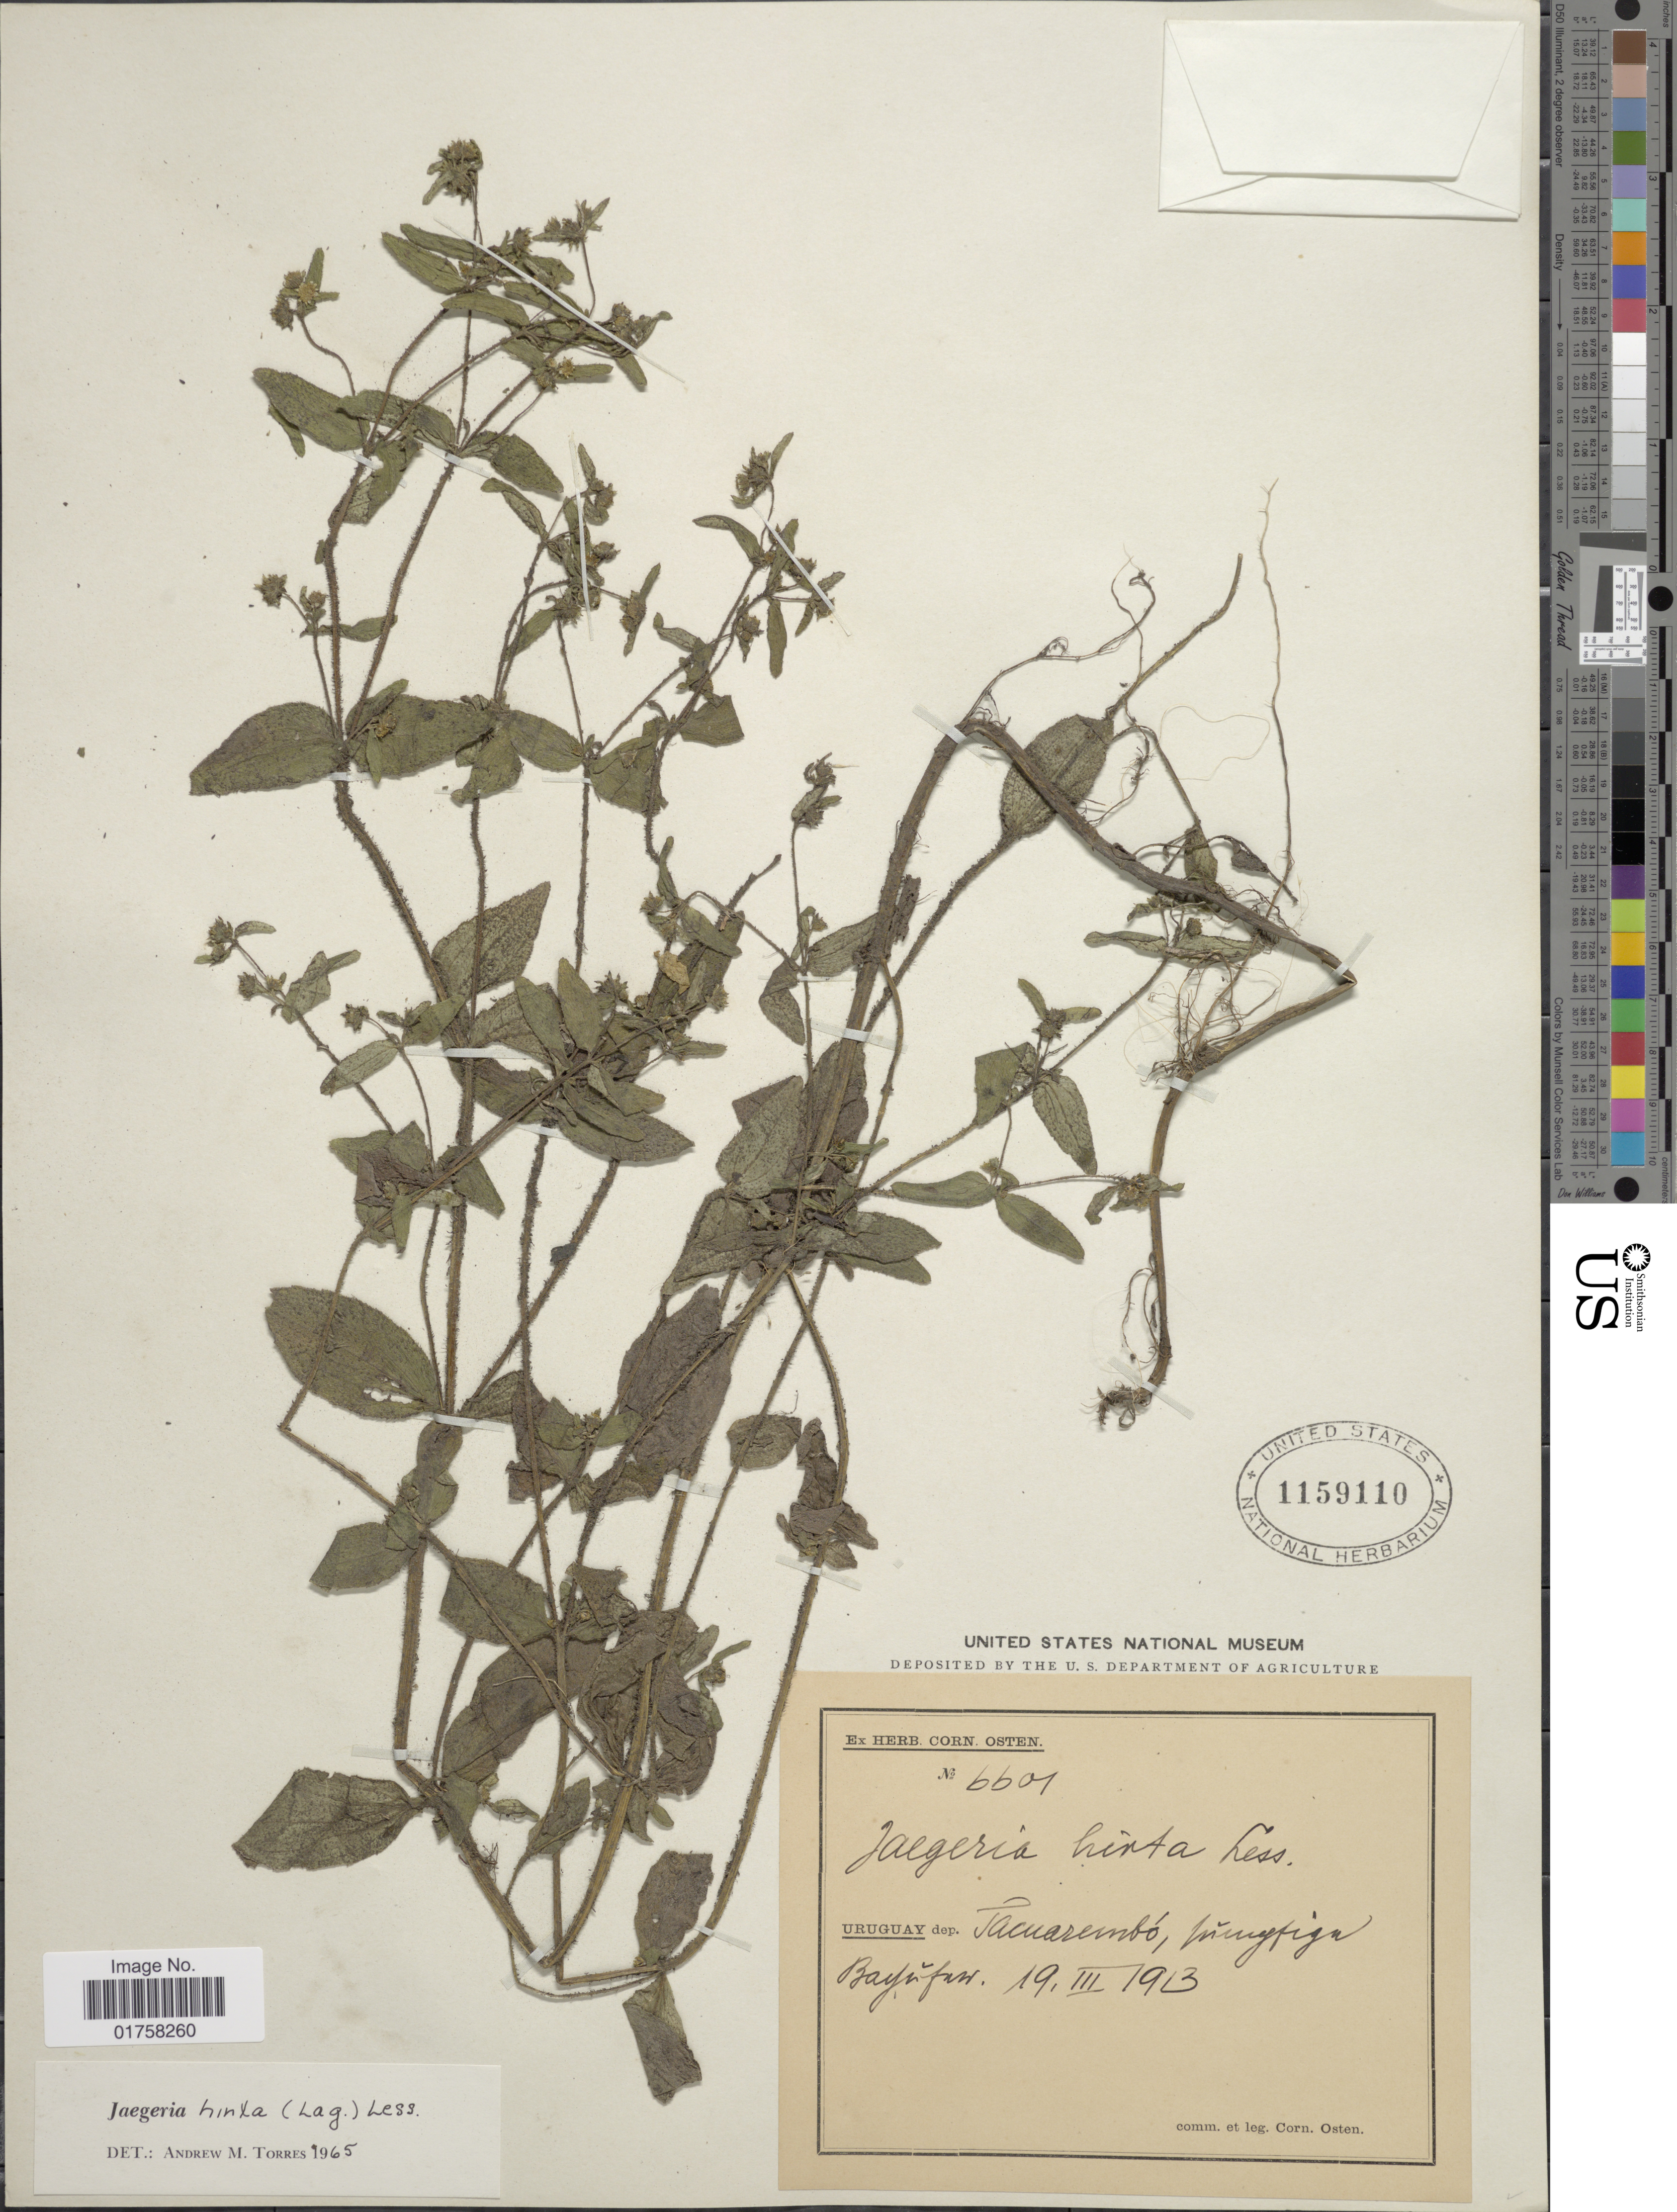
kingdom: Plantae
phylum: Tracheophyta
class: Magnoliopsida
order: Asterales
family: Asteraceae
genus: Jaegeria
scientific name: Jaegeria hirta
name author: (Lag.) Less.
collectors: C. Osten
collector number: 6601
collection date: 1913-03-19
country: Uruguay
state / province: Tacuarembó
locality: Fumgtiga Bayufar. [interpreted]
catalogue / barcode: US 1159110